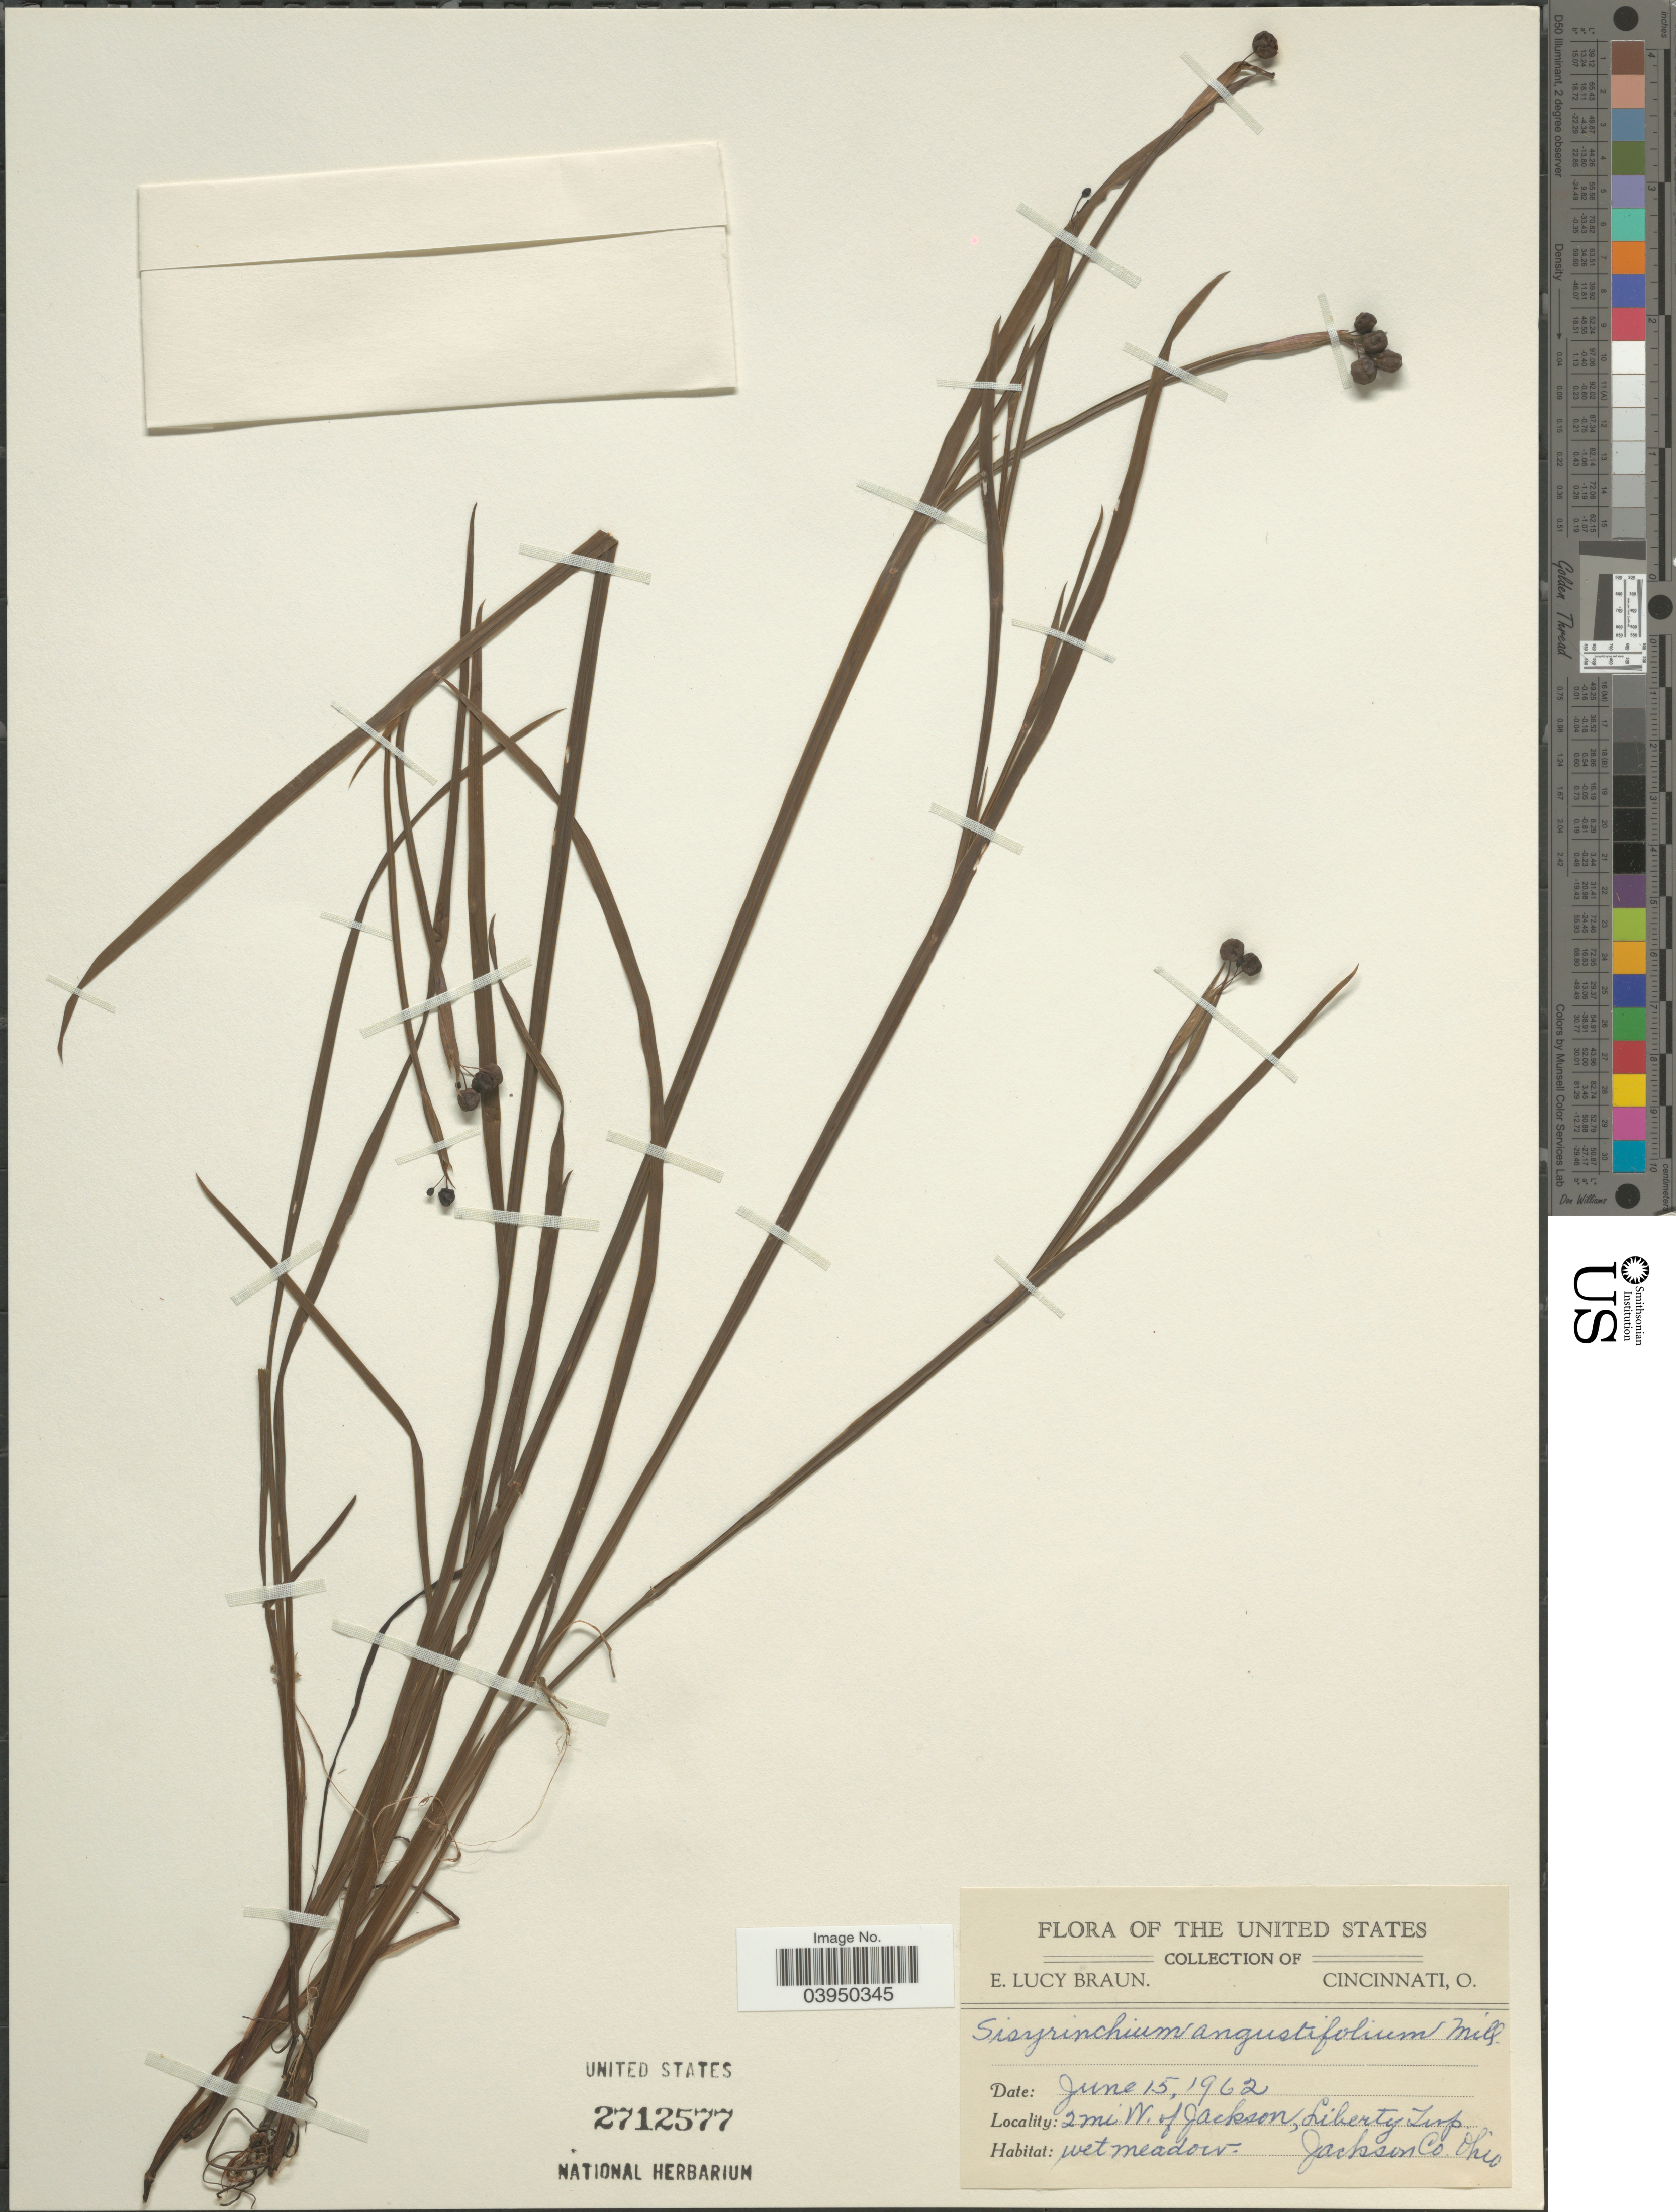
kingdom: Plantae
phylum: Tracheophyta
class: Liliopsida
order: Asparagales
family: Iridaceae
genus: Sisyrinchium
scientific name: Sisyrinchium angustifolium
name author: Mill.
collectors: E. L. Braun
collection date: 1962-06-15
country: United States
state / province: Ohio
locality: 2 mi. W. of Jackson, Liberty Twp. Jackson Co.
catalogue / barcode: US 2712577